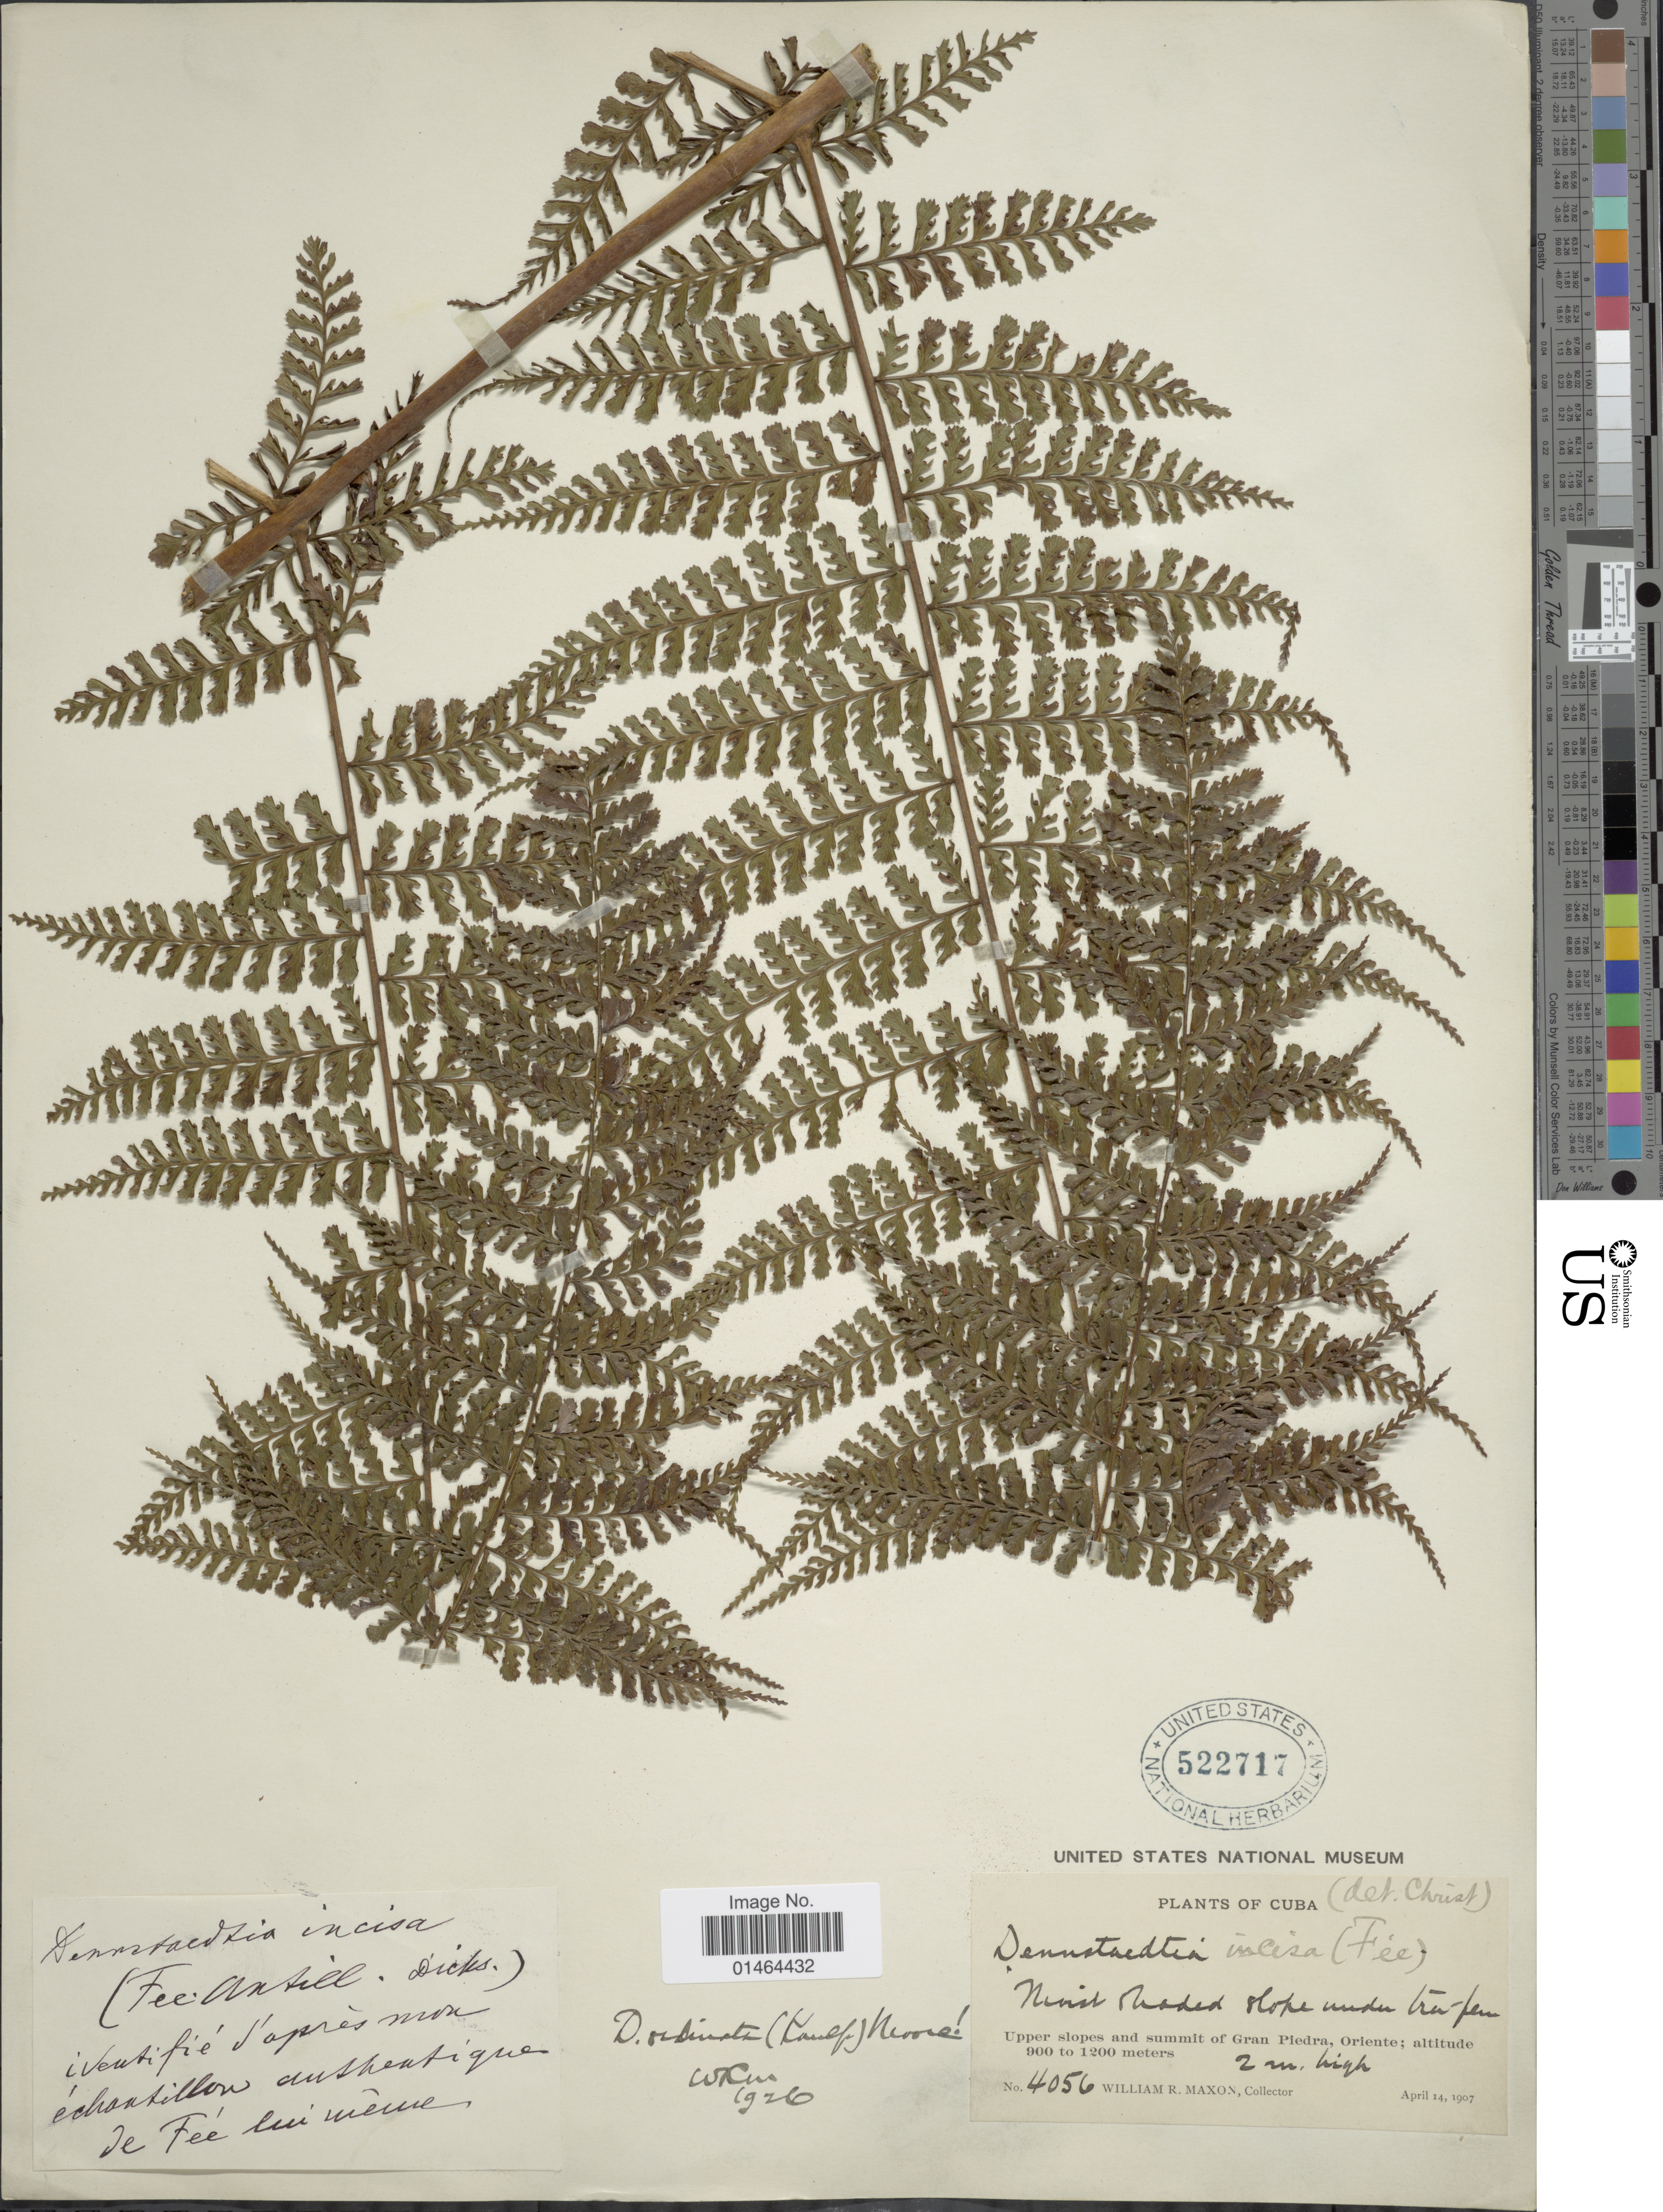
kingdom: Plantae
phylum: Tracheophyta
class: Polypodiopsida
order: Polypodiales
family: Dennstaedtiaceae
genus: Dennstaedtia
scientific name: Dennstaedtia dissecta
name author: (Sw.) T. Moore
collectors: W. R. Maxon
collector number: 4056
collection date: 1907-04-14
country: Cuba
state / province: Oriente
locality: Upper slopes and summit of Gran Piedra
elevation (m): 900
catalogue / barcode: US 522717